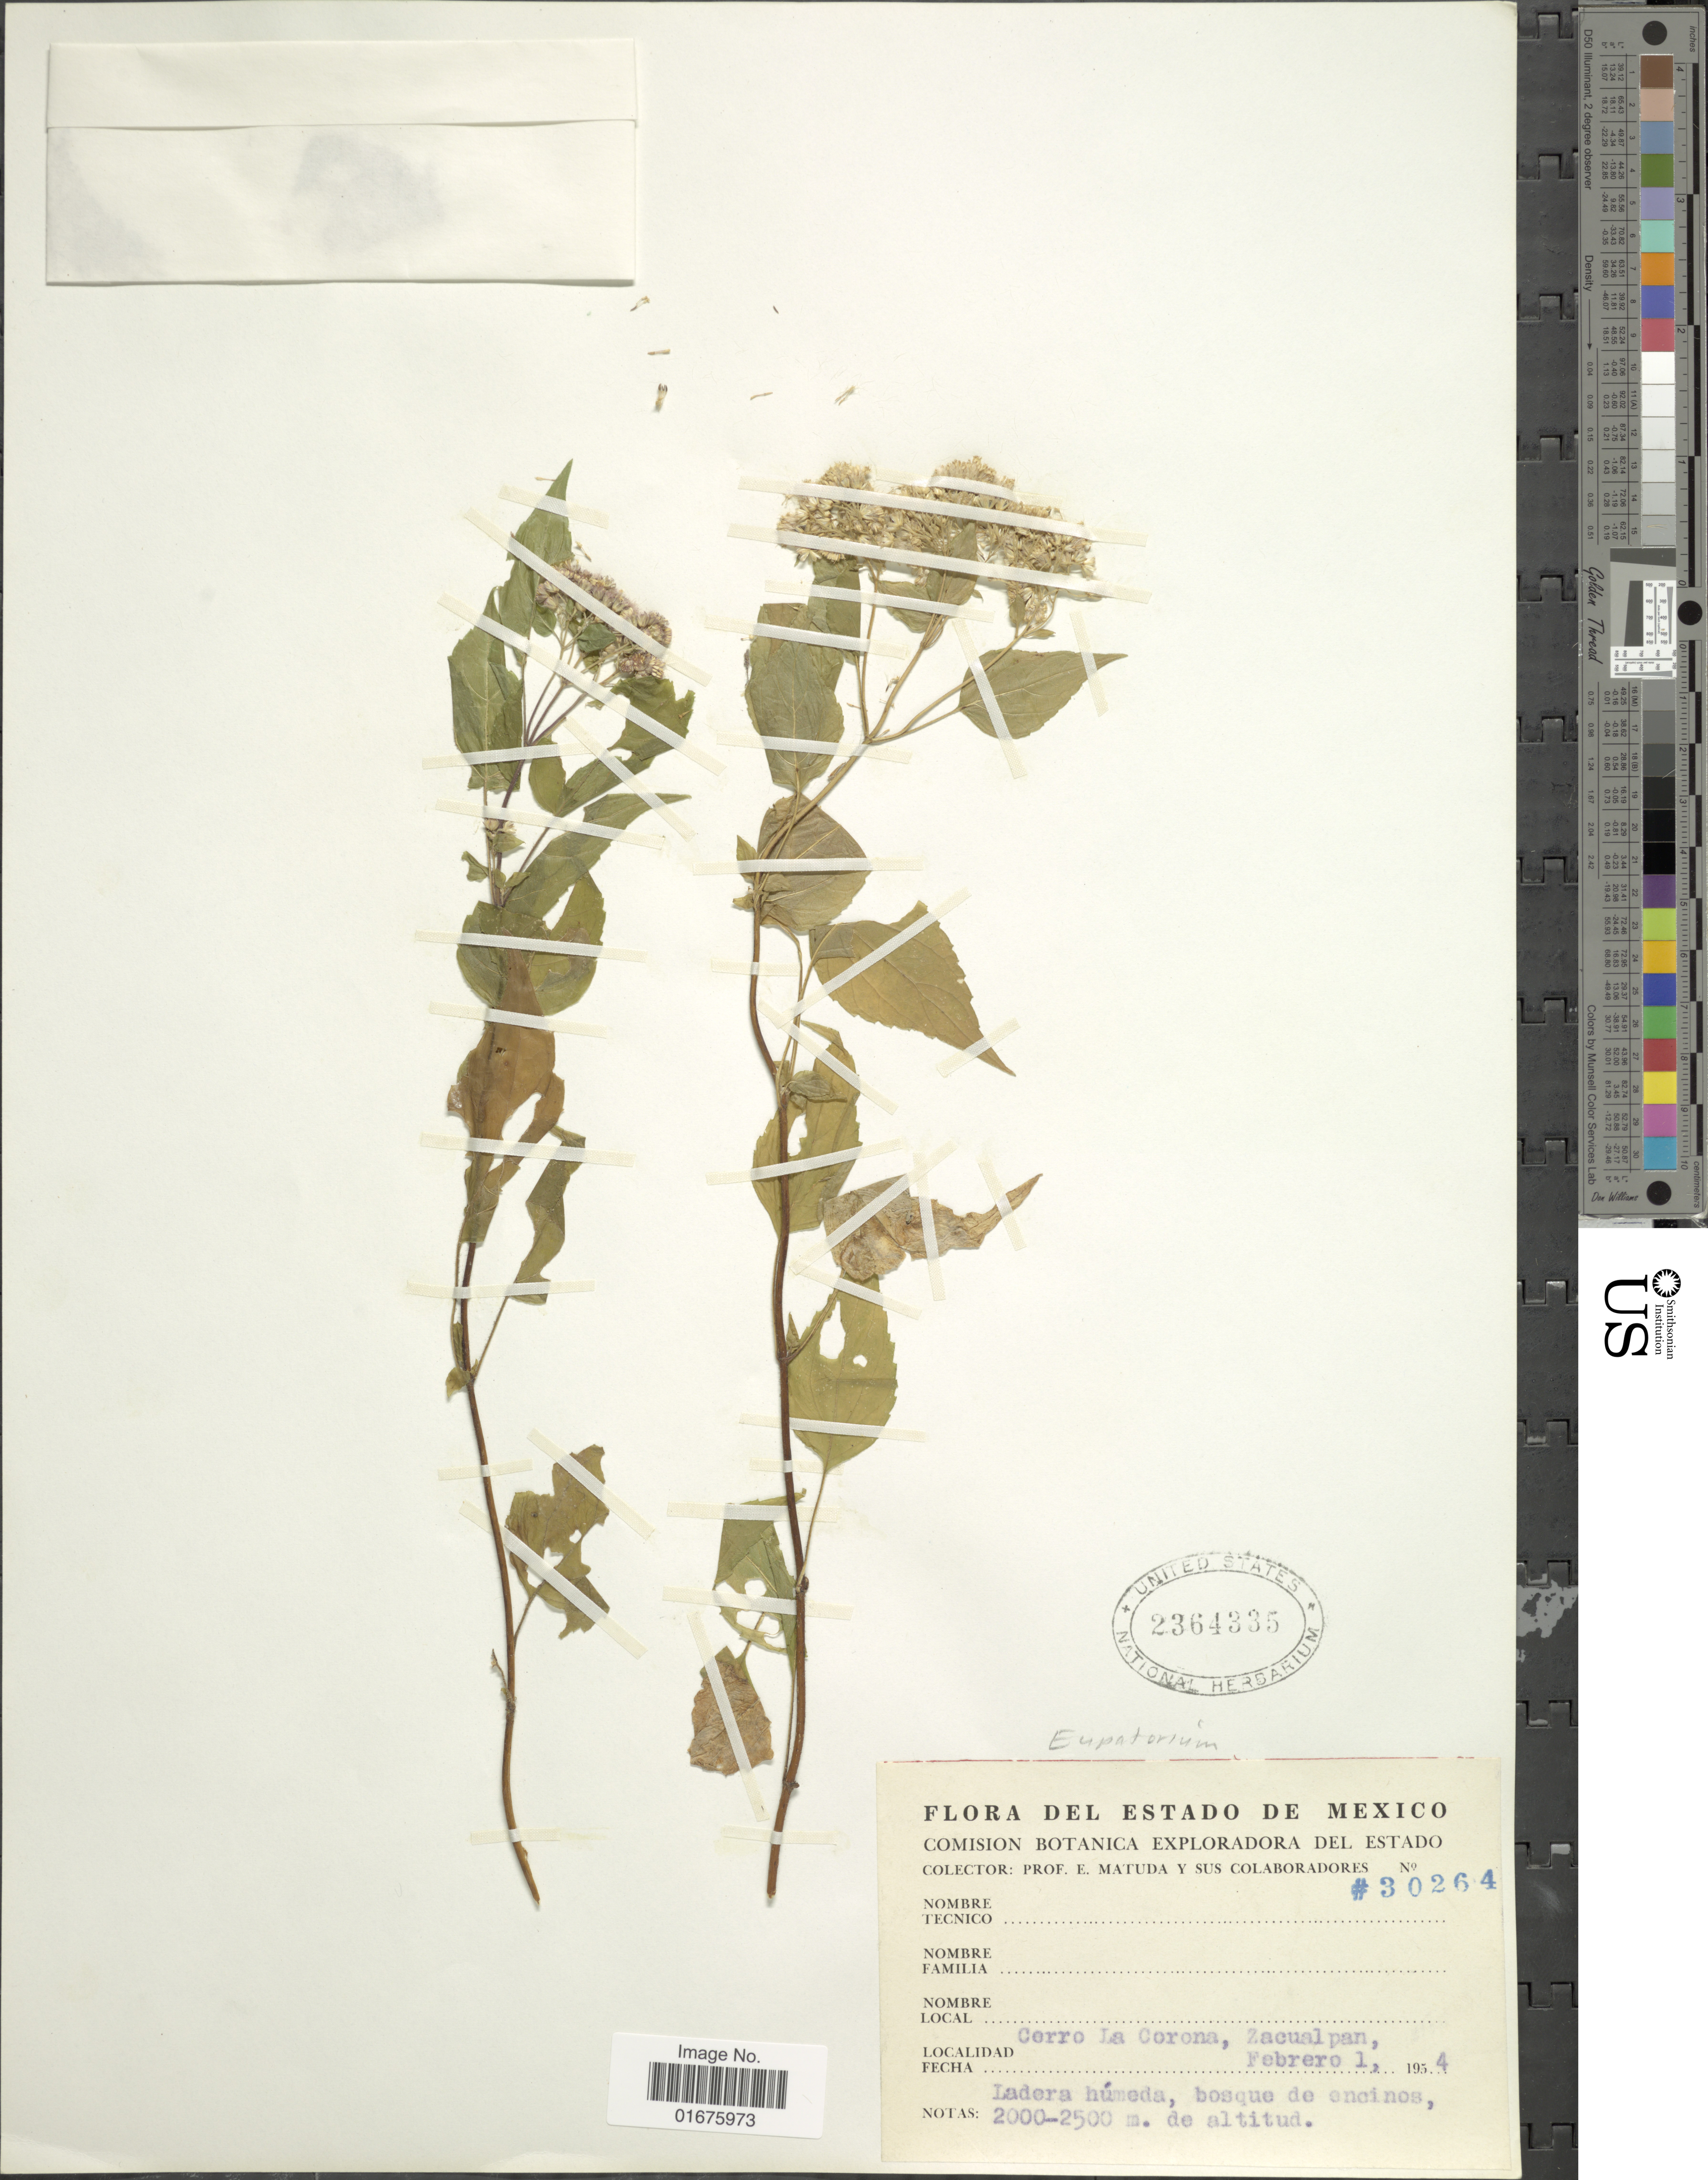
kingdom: Plantae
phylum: Tracheophyta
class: Magnoliopsida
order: Asterales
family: Asteraceae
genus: Ageratina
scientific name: Ageratina isolepis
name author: (B.L. Rob.) R.M. King & H. Rob.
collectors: E. Matuda & et al.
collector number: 30264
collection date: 1954-02-01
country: Mexico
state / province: México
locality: Cerro La Corona, Zacualpan, ladera húmeda, bosque de encinos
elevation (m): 2000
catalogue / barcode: US 2364335